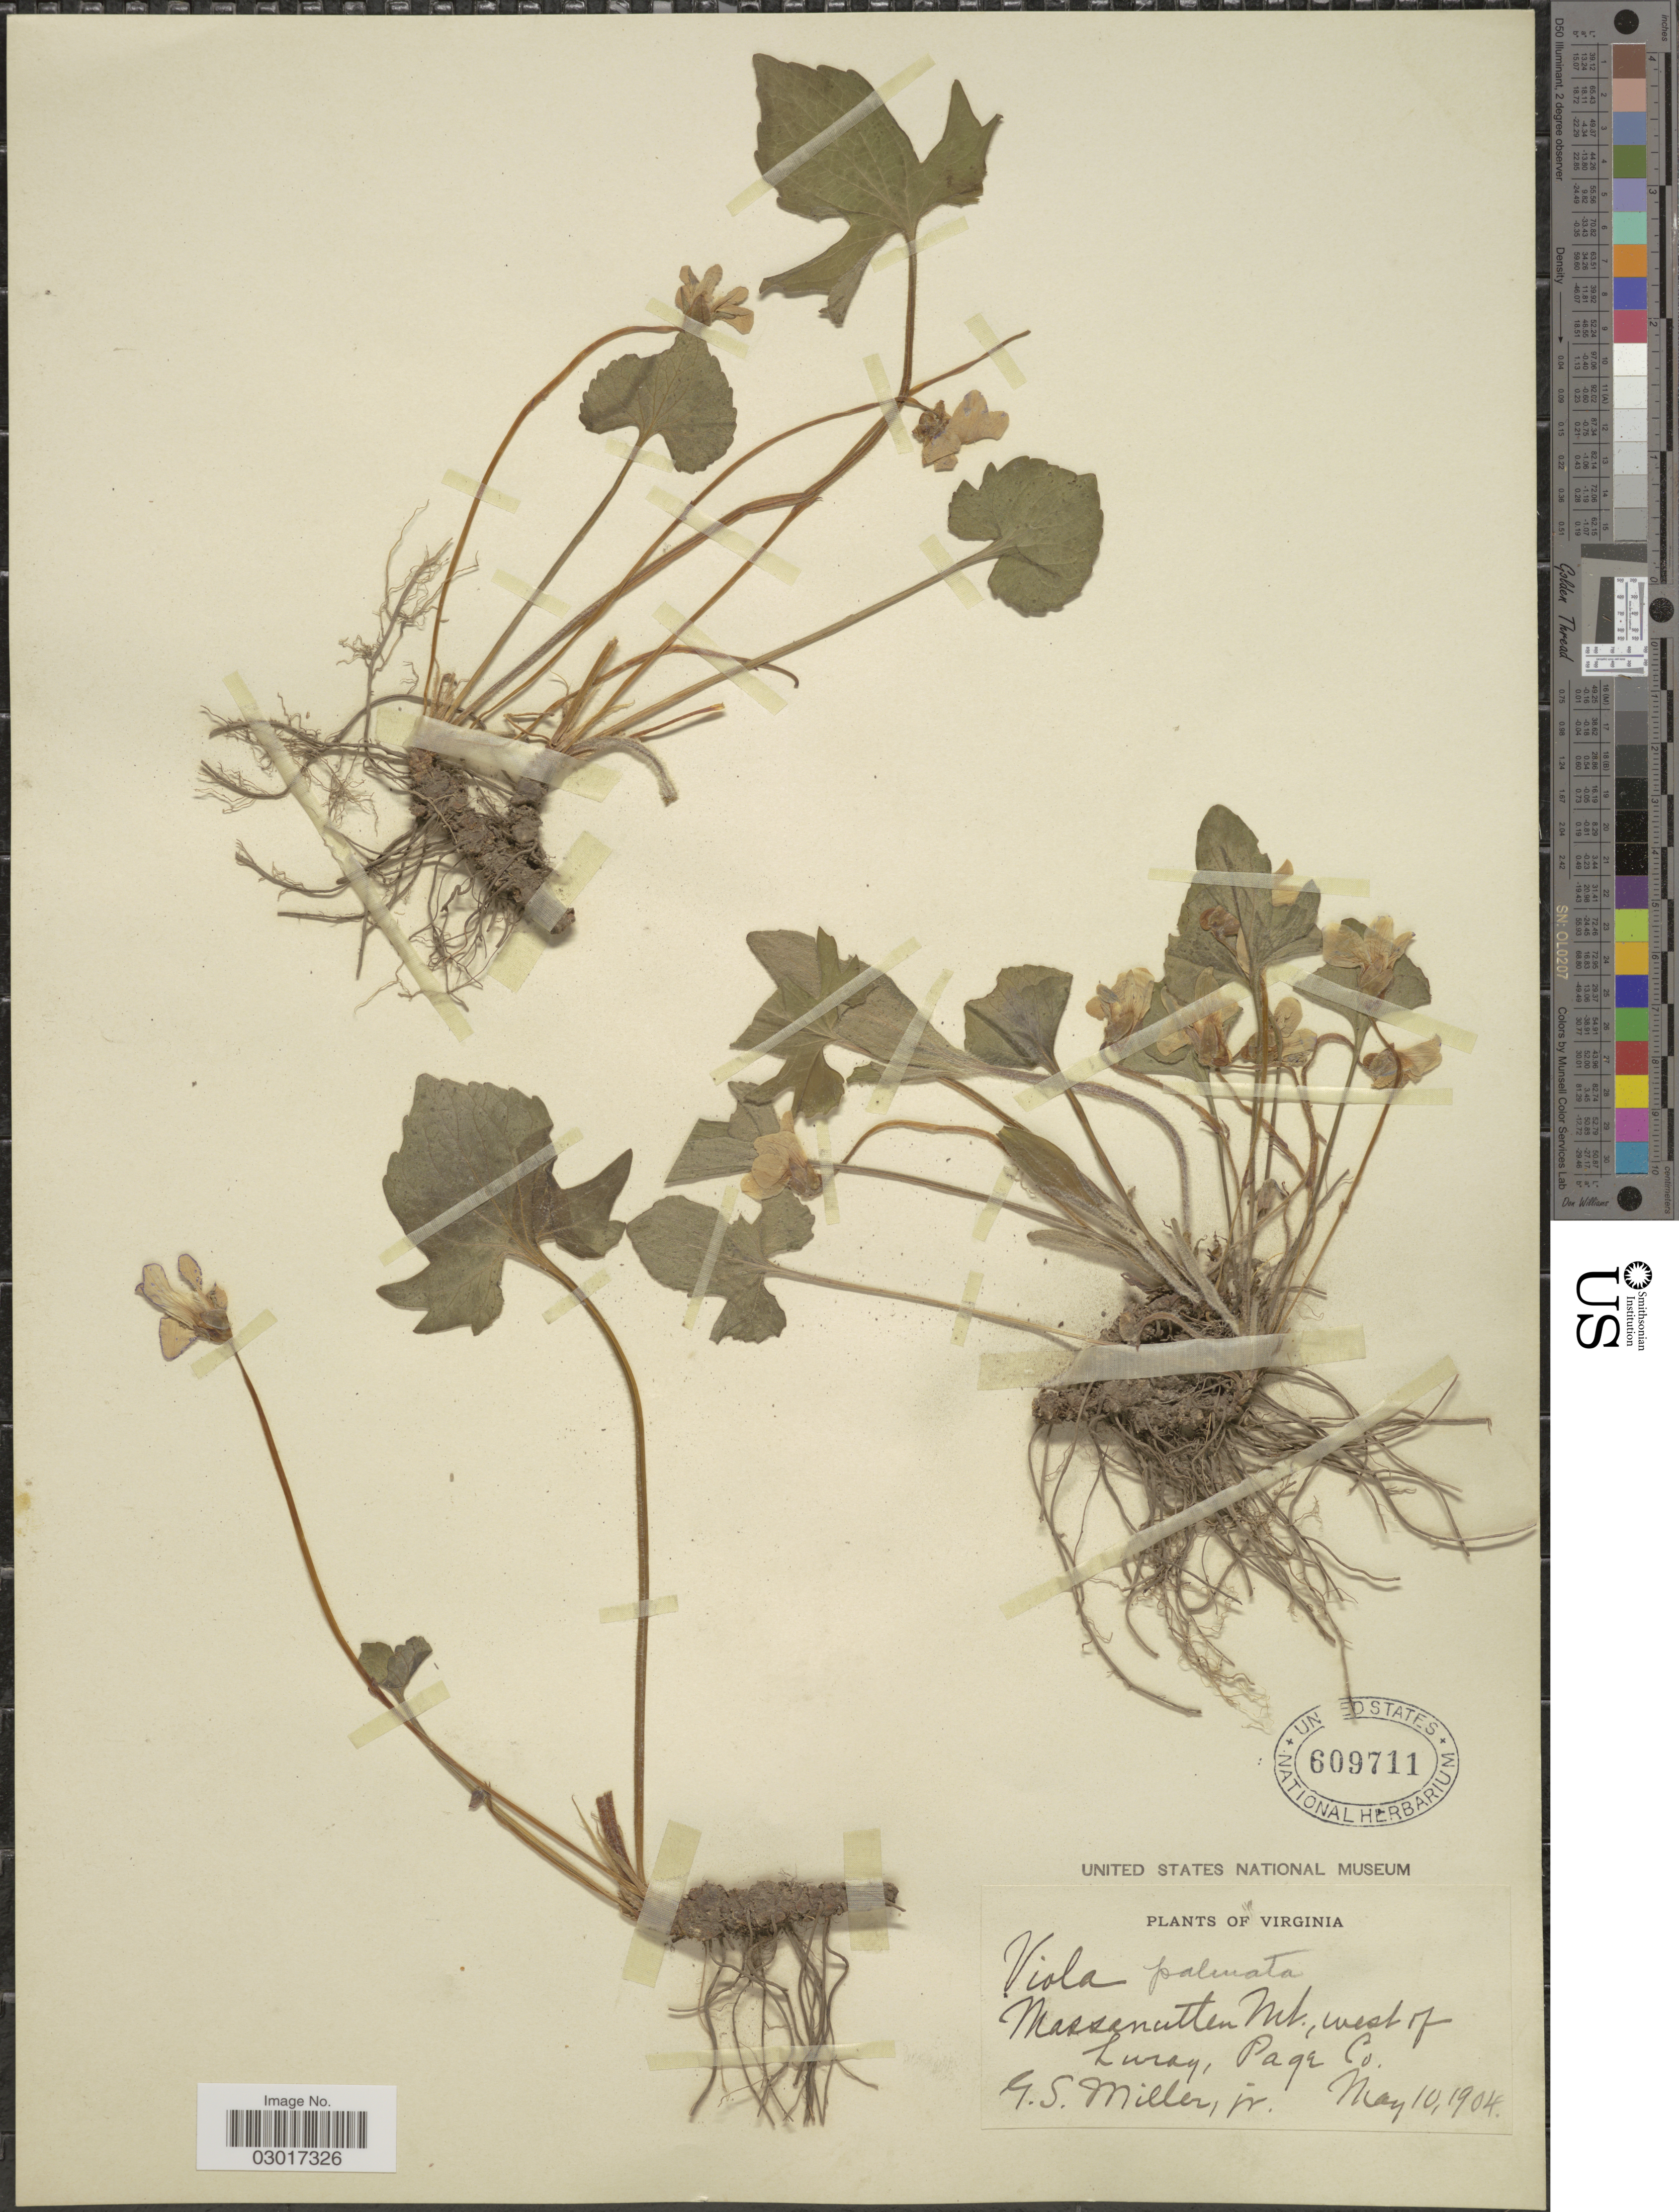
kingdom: Plantae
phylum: Tracheophyta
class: Magnoliopsida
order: Malpighiales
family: Violaceae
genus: Viola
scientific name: Viola triloba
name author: Schwein.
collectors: G. S. Miller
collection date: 1904-05-10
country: United States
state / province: Virginia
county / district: Page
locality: Massanutten Mt., west of Luray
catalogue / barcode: US 609711